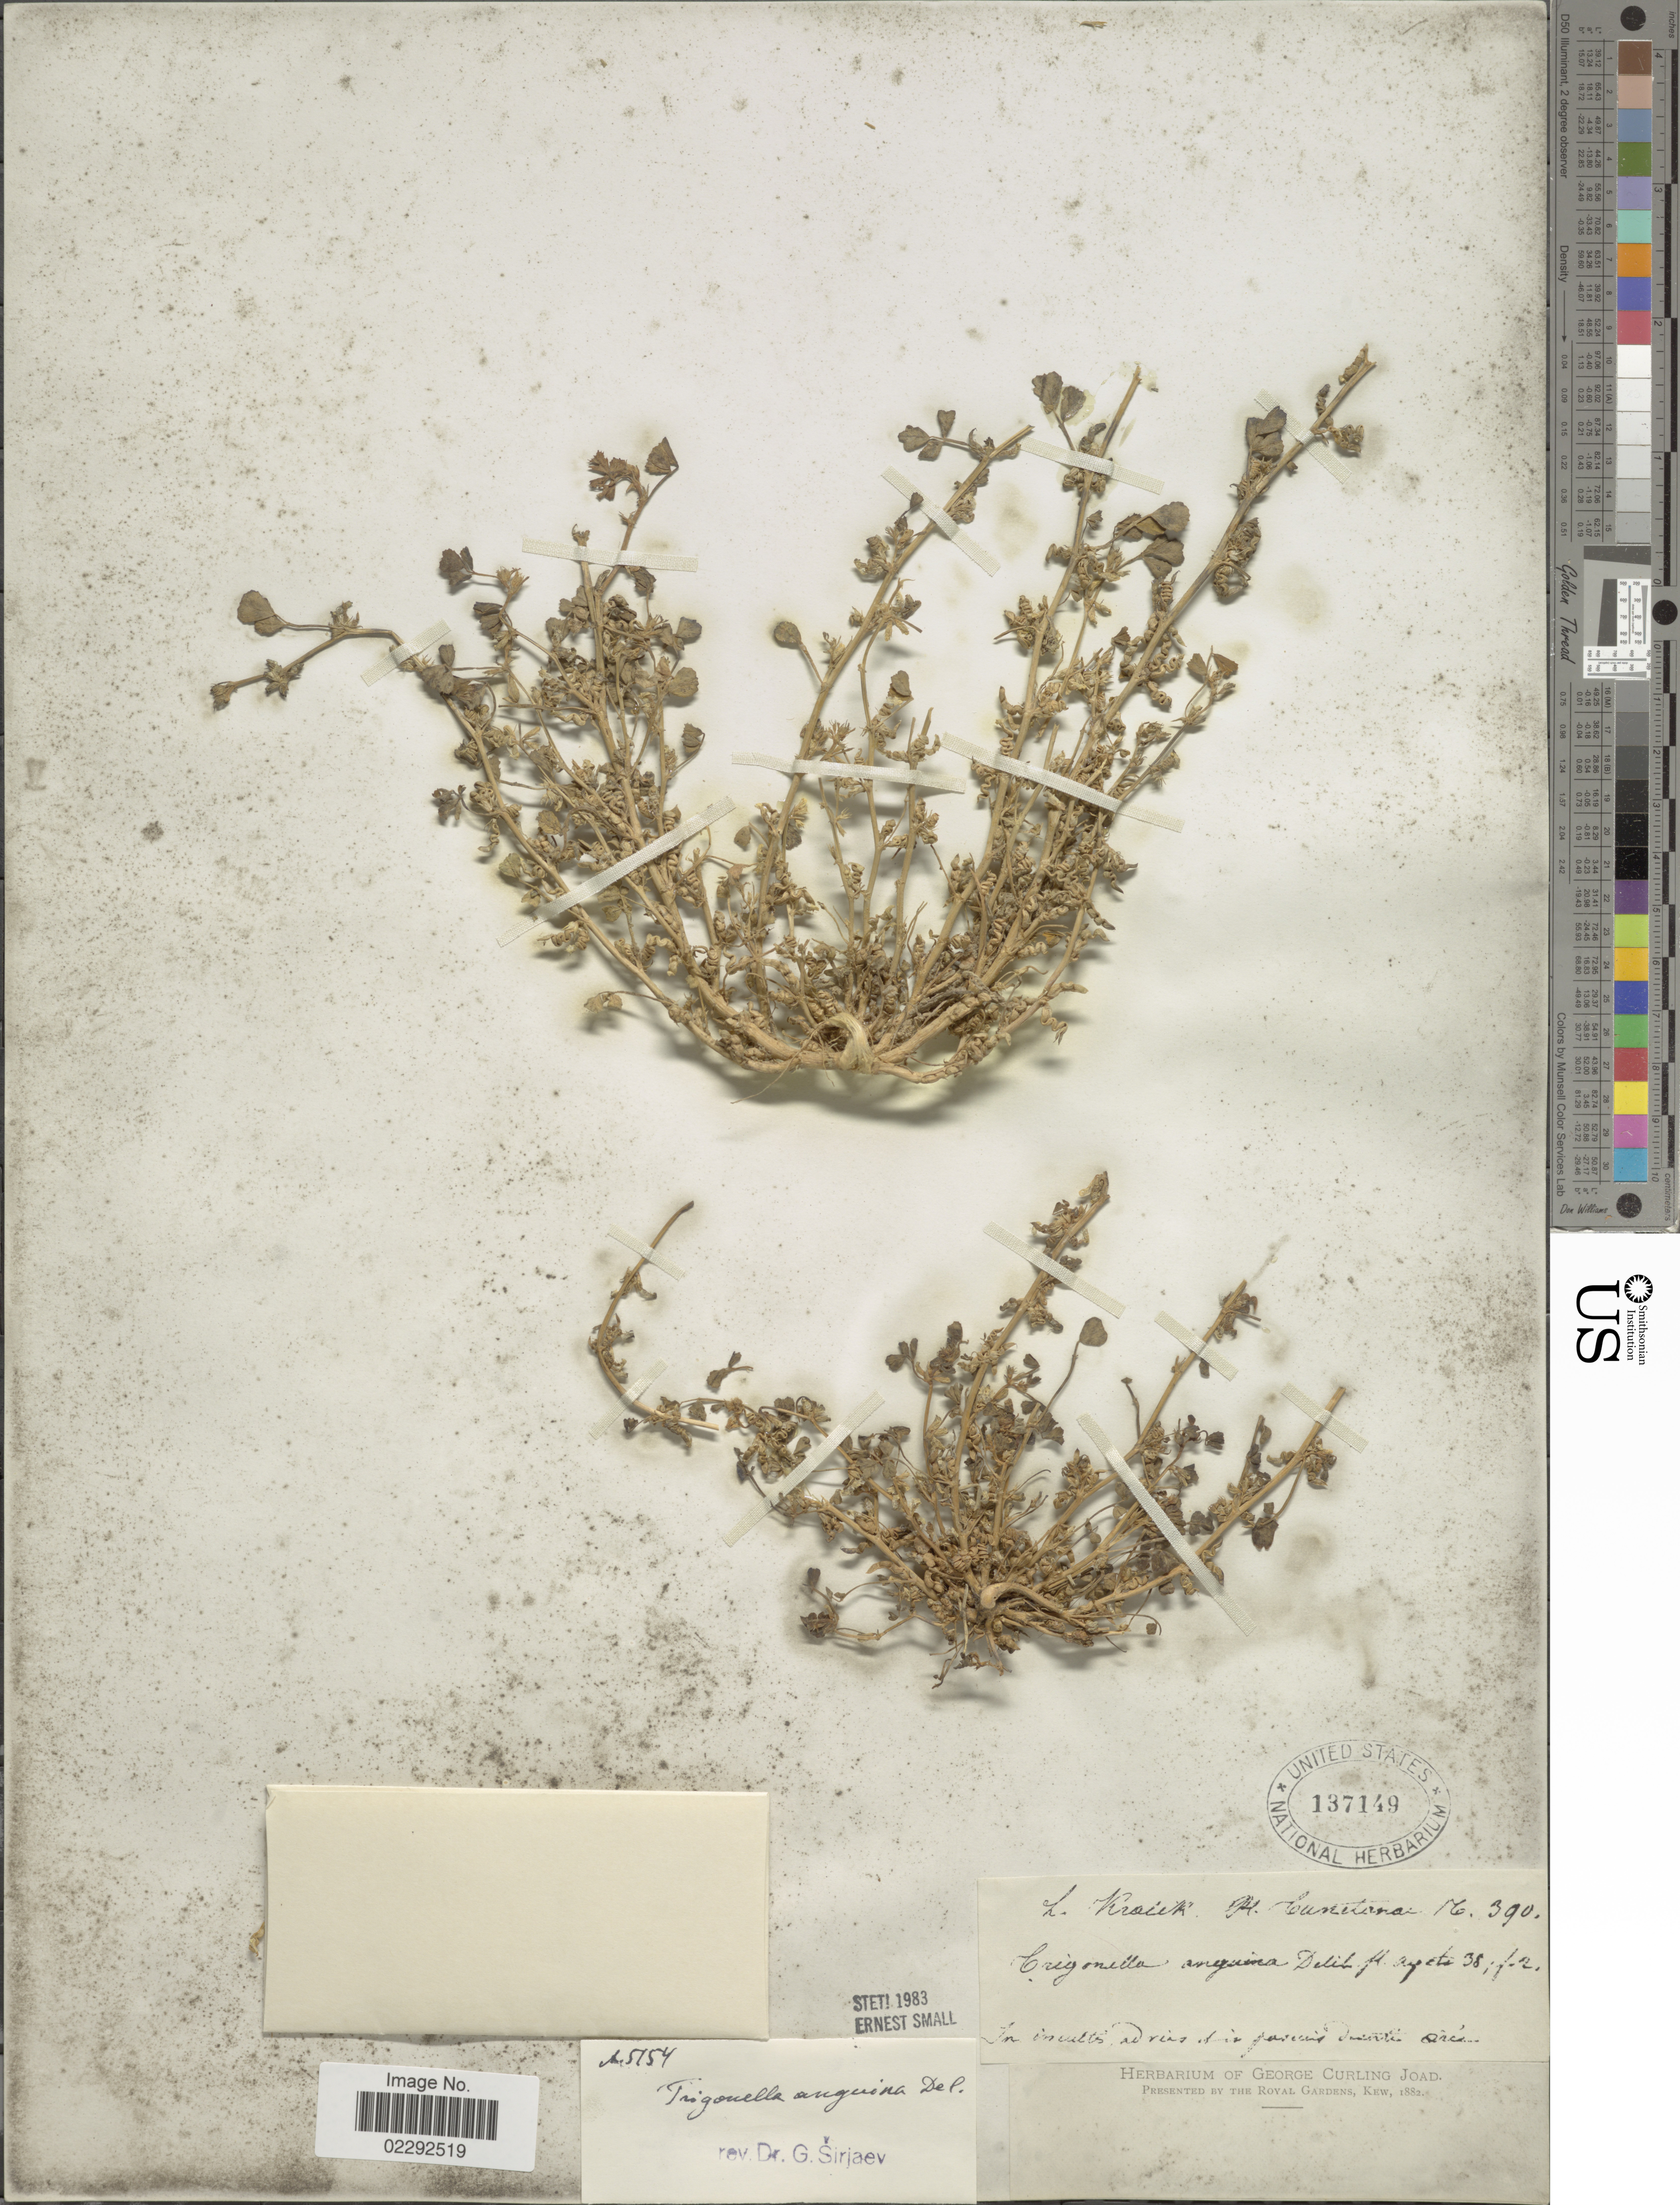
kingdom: Plantae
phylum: Tracheophyta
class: Magnoliopsida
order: Fabales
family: Fabaceae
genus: Trigonella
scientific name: Trigonella anguina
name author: Delile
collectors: L. Kralik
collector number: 390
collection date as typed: Transcribed d/m/y: /8/38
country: Algeria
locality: Cunetanai. Orca [interpreted]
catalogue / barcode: US 137149